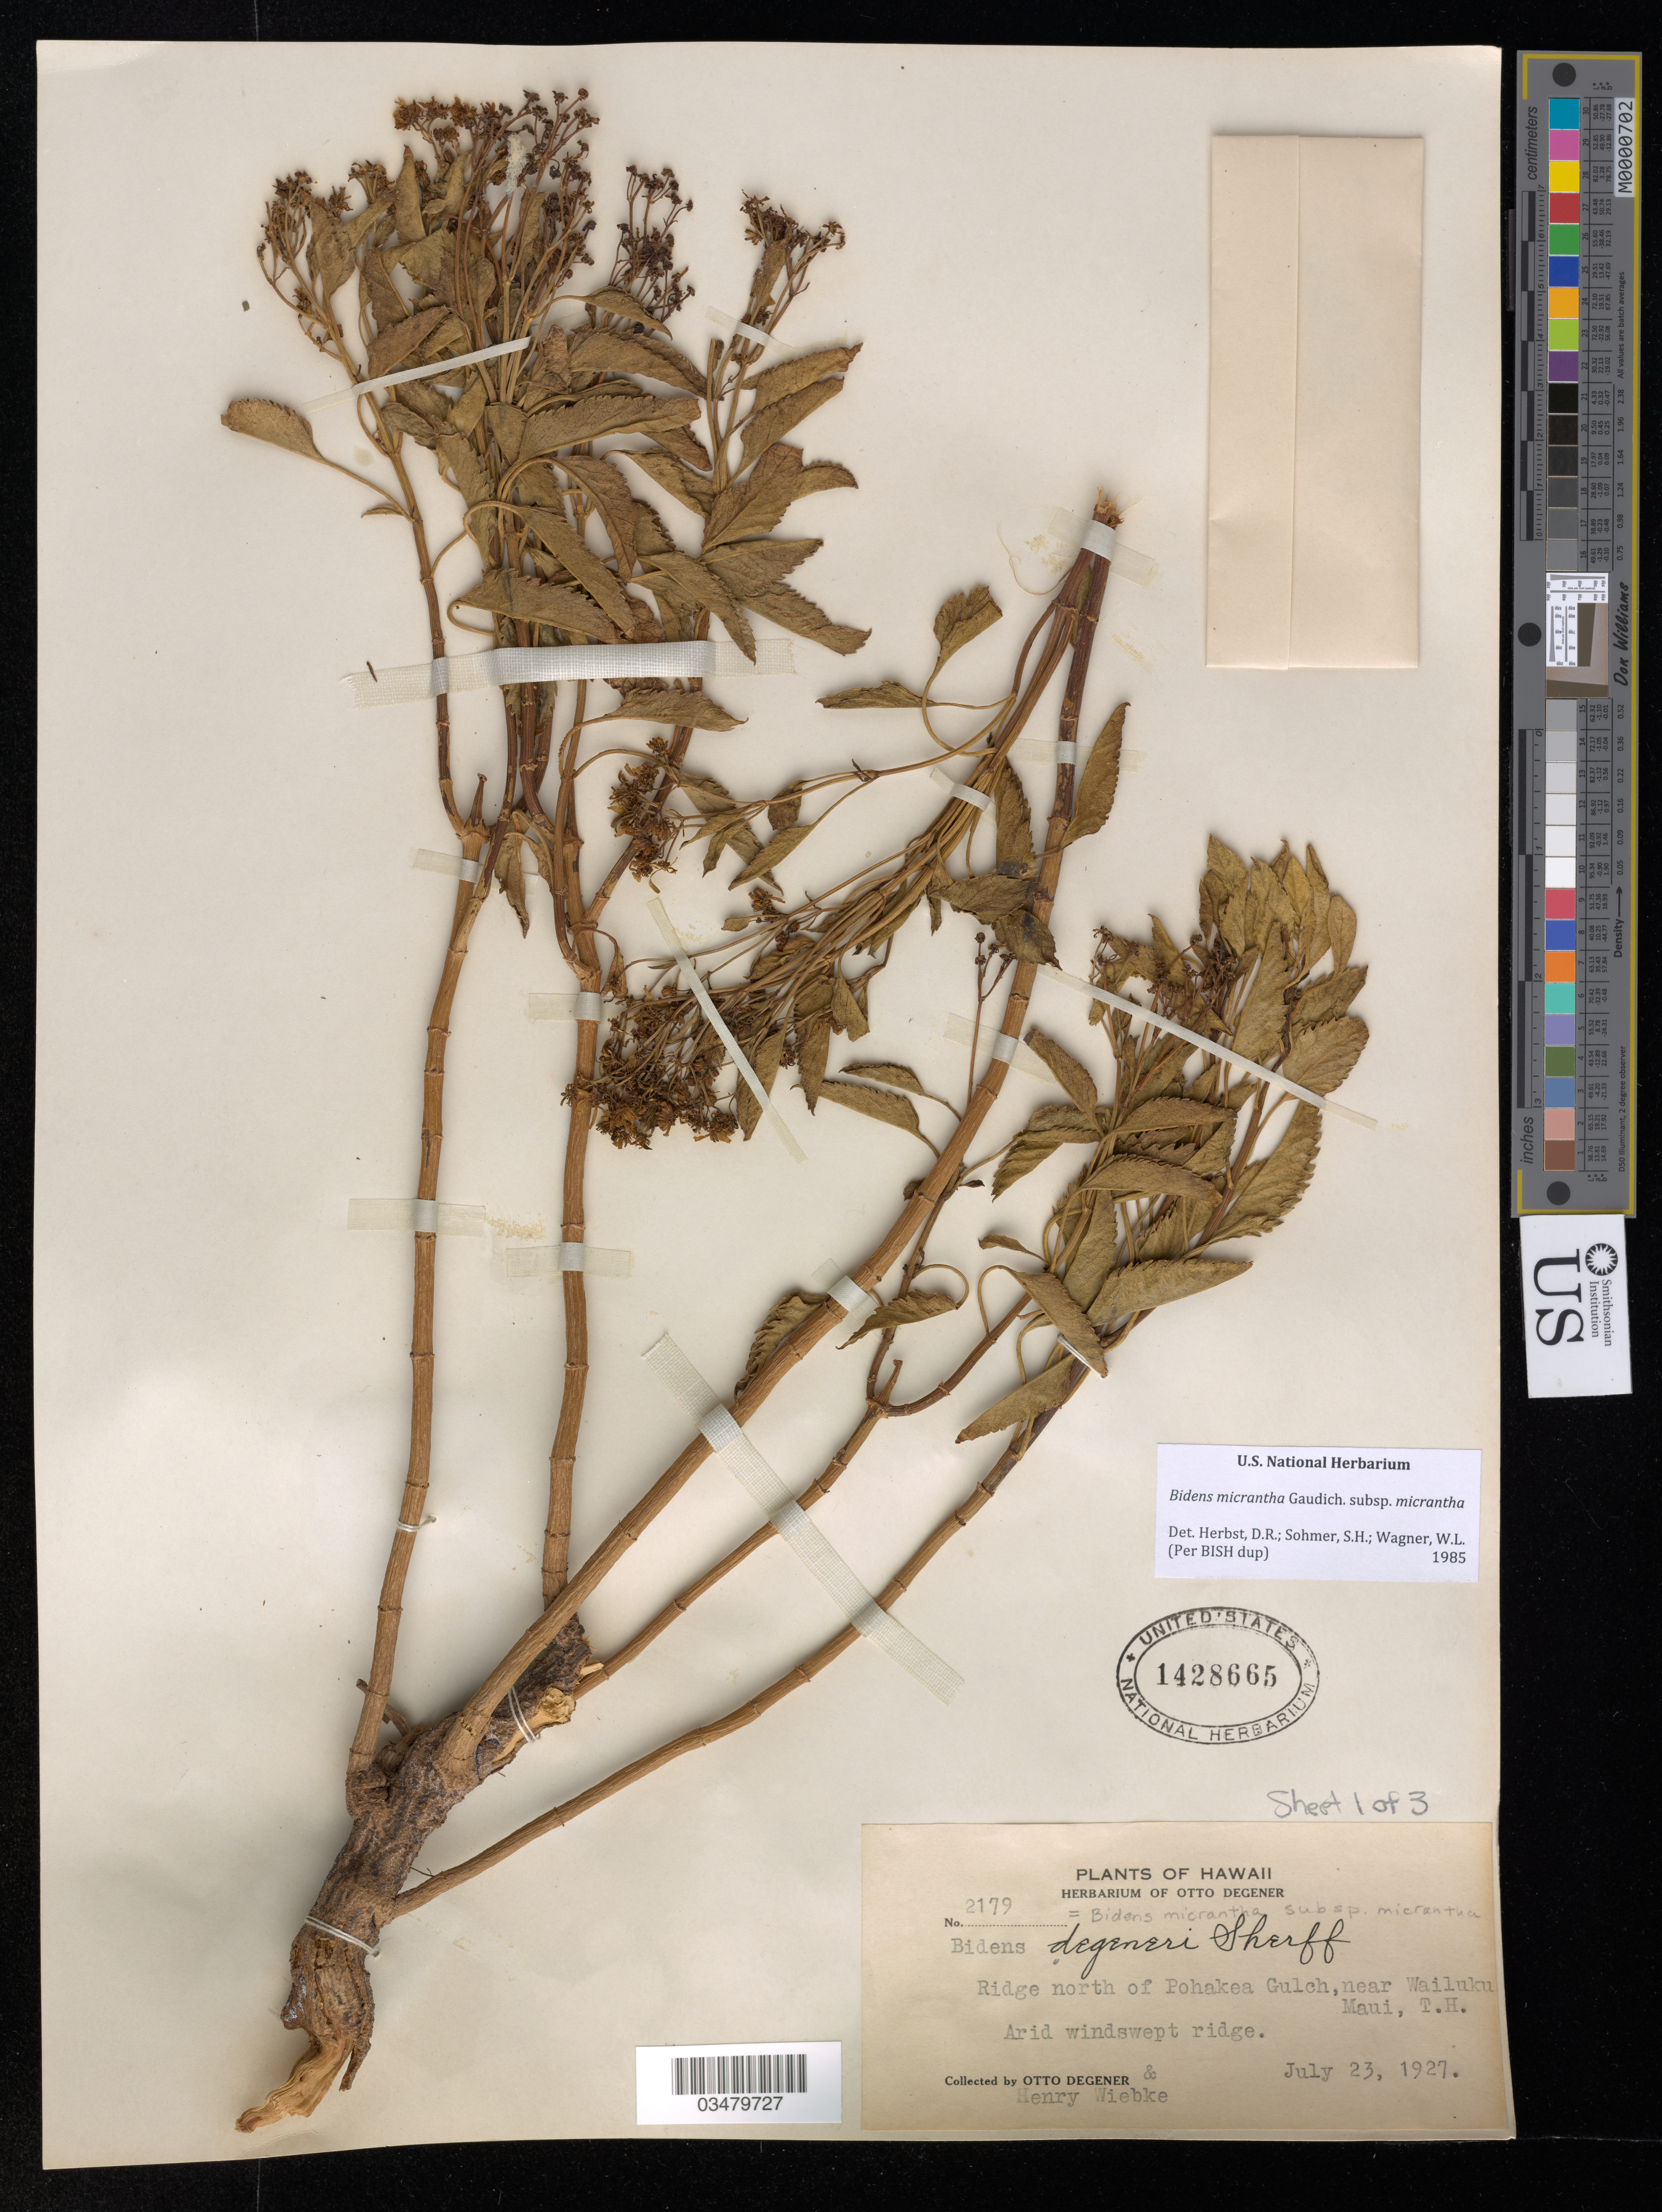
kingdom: Plantae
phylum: Tracheophyta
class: Magnoliopsida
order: Asterales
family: Asteraceae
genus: Bidens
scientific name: Bidens micrantha subsp. micrantha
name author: Gaudich. ex Cass.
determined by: Herbst, D. R.; Sohmer, S. H.; Wagner, W. L.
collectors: O. Degener & H. Wiebke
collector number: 2179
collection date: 1927-07-23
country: United States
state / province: Hawaii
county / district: Maui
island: Maui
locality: Ridge north of Pohakea Gulch, near Wailuku, Maui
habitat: Arid, windswept ridge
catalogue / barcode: US 1428665